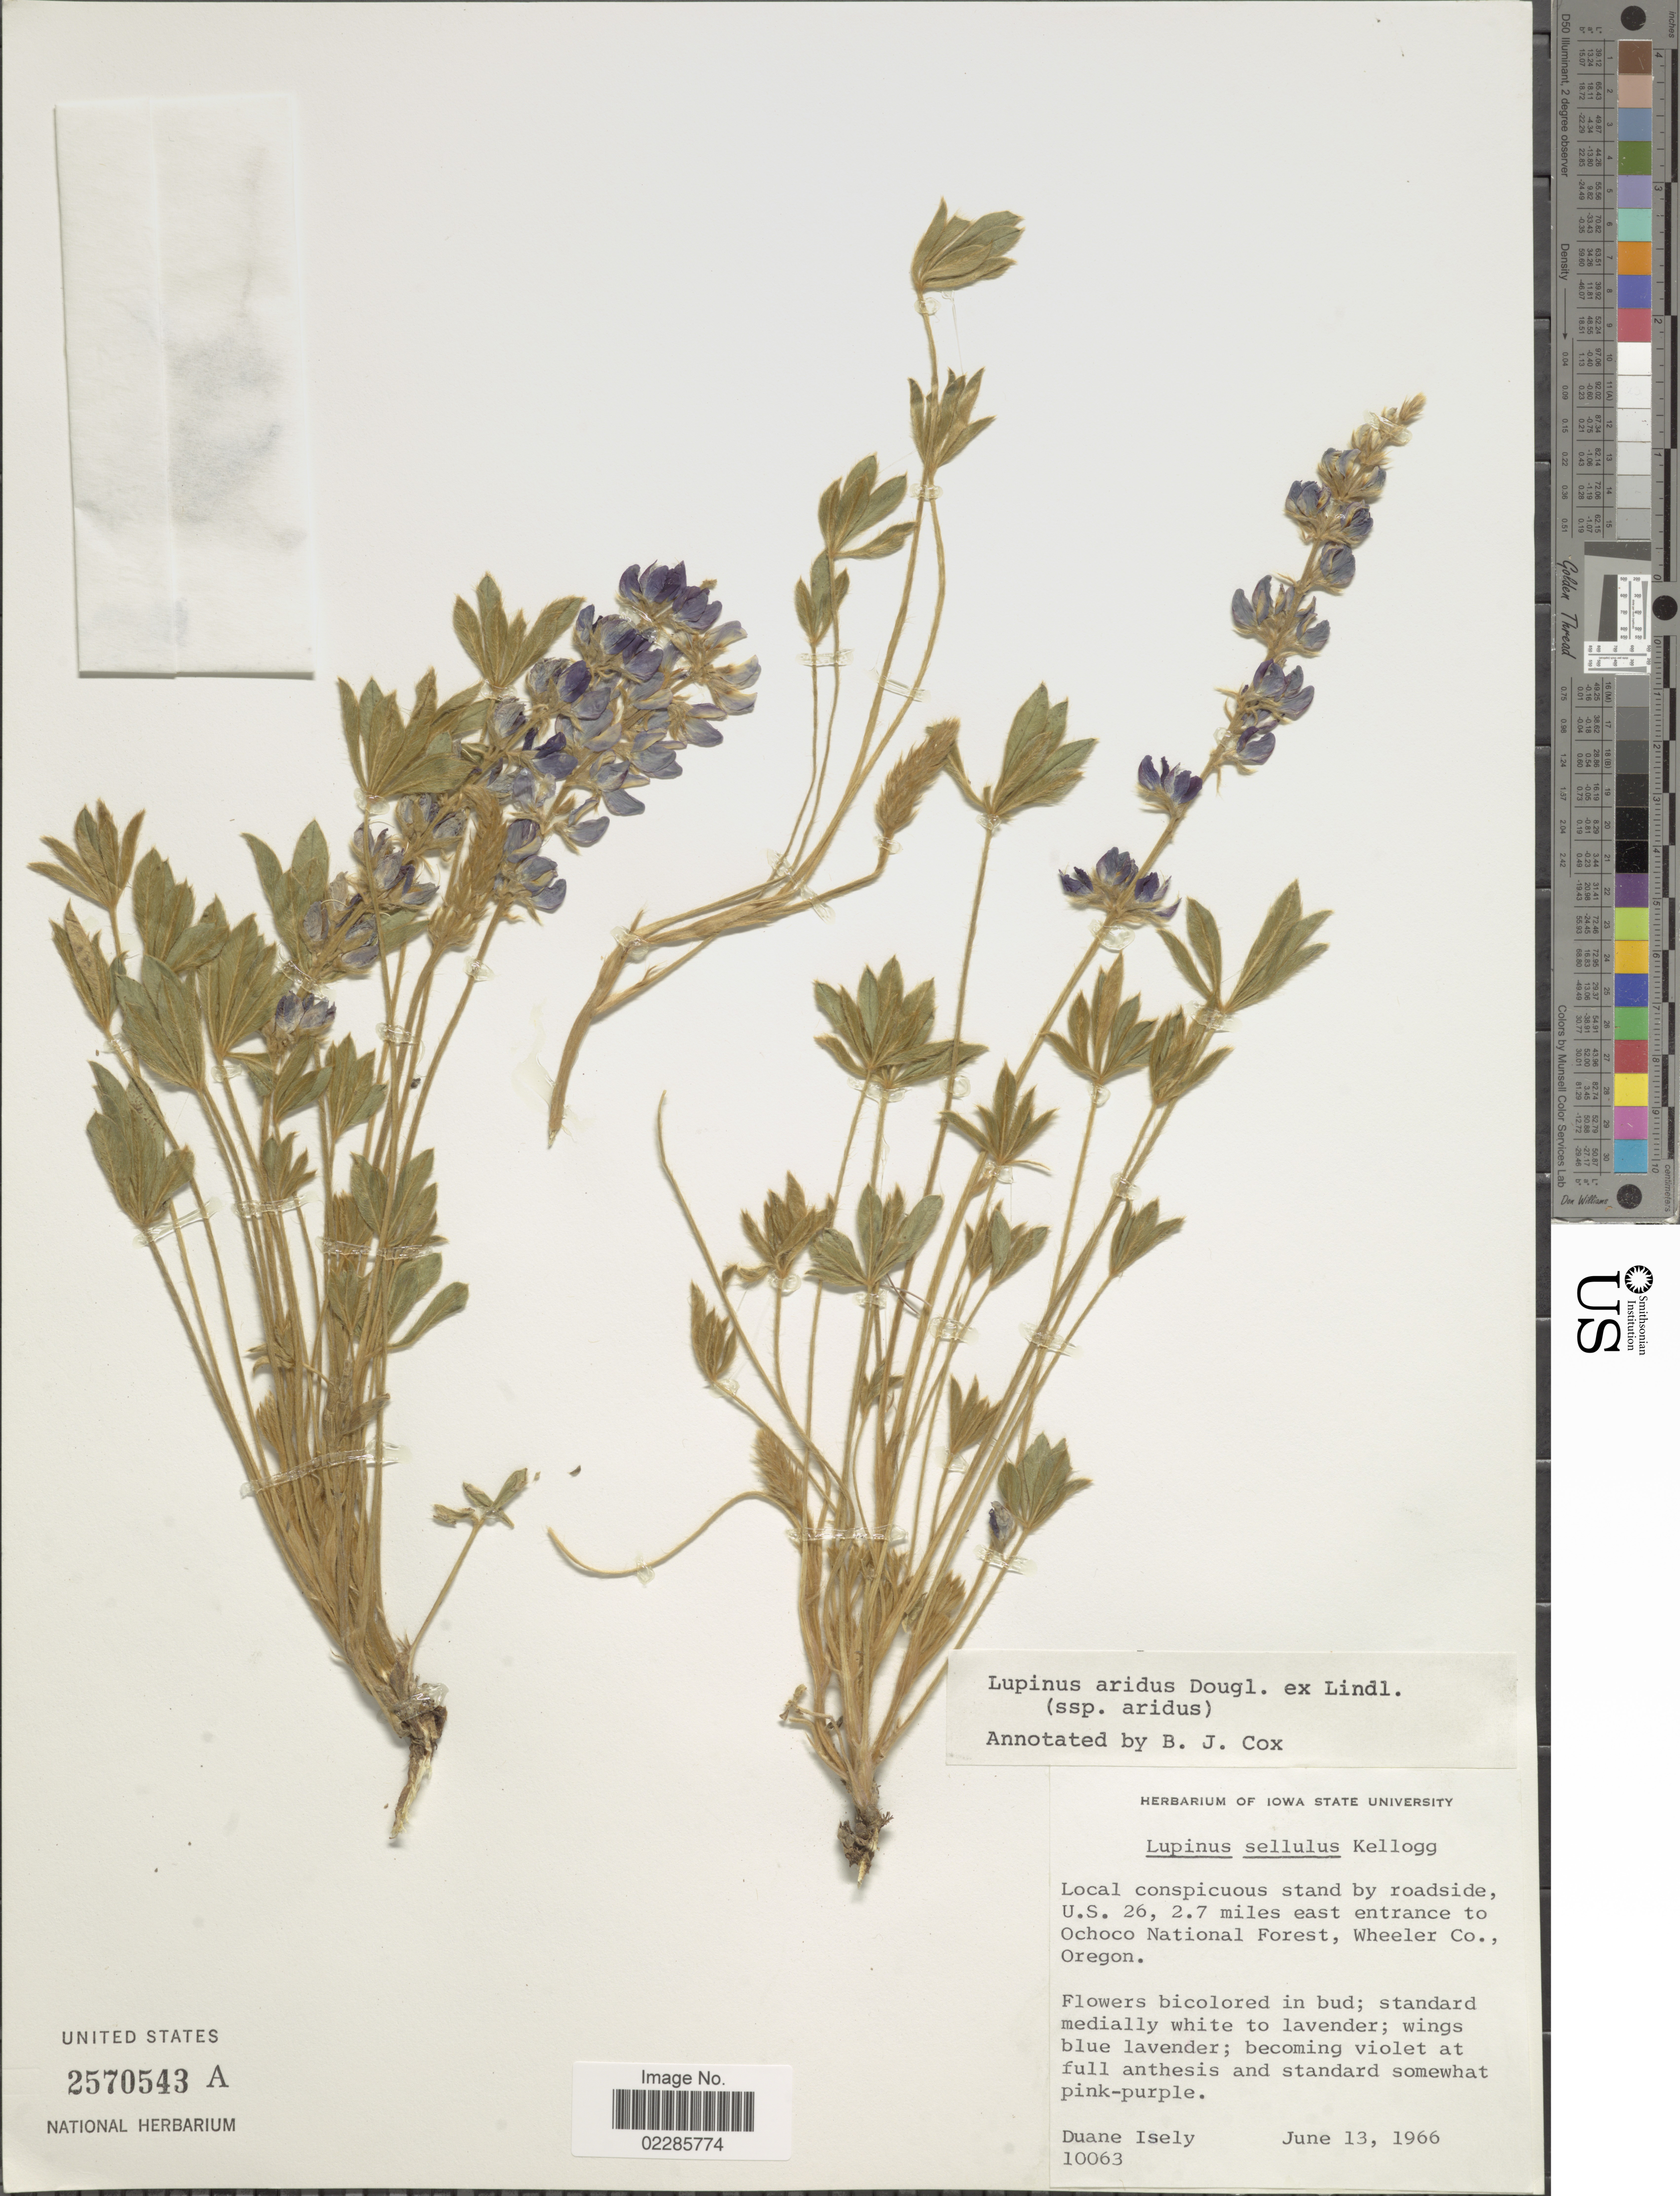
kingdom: Plantae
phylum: Tracheophyta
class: Magnoliopsida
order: Fabales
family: Fabaceae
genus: Lupinus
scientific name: Lupinus aridus subsp. aridus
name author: Douglas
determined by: Cox, B. J.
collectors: D. Isely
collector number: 10063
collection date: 1966-06-13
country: United States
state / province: Oregon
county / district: Wheeler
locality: Local conspicuous stand by roadside, U.S. 26, 2.7 miles east entrance to Ochoco National Forest, Wheeler Co.,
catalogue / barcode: US 2570543